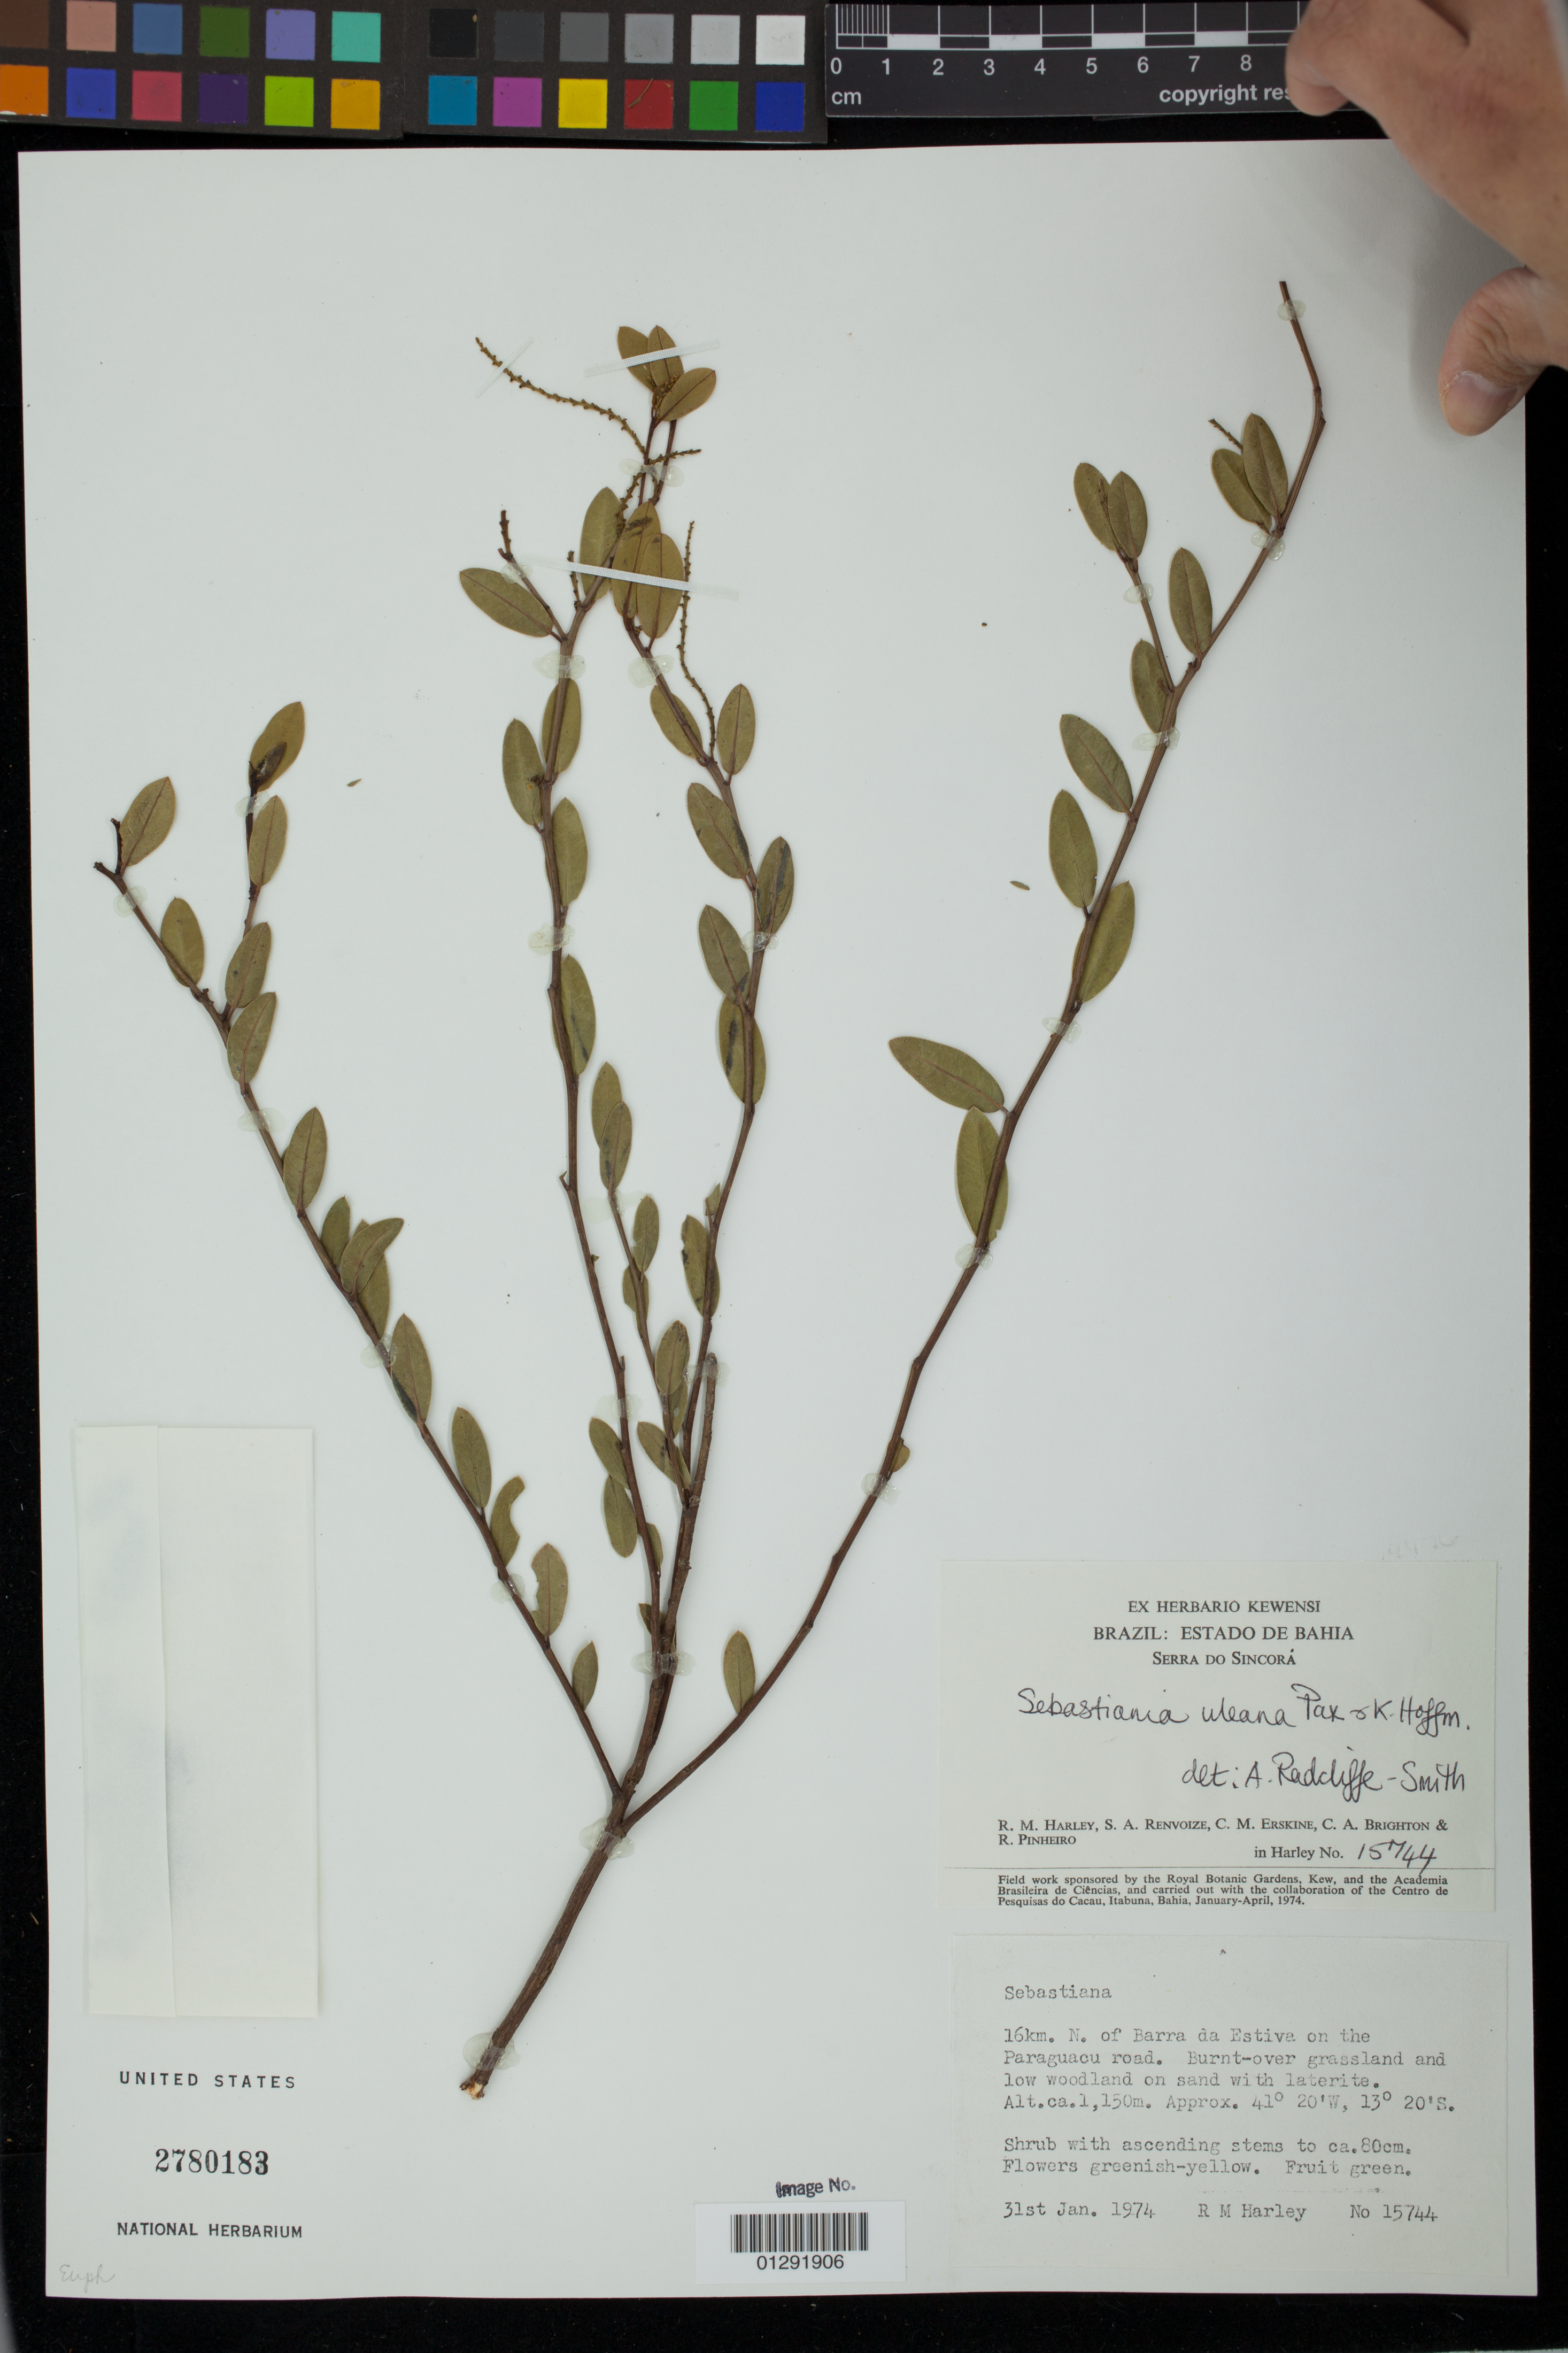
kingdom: Plantae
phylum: Tracheophyta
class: Magnoliopsida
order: Malpighiales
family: Euphorbiaceae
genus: Sebastiania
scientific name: Sebastiania uleana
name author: Pax & K. Hoffm.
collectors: R. M. Harley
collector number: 15744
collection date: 1974-01-31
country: Brazil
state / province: Bahia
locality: Serra do Sincora: 16km. N. of Barra da Estiva on the Paraguacu road.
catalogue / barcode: US 2780183